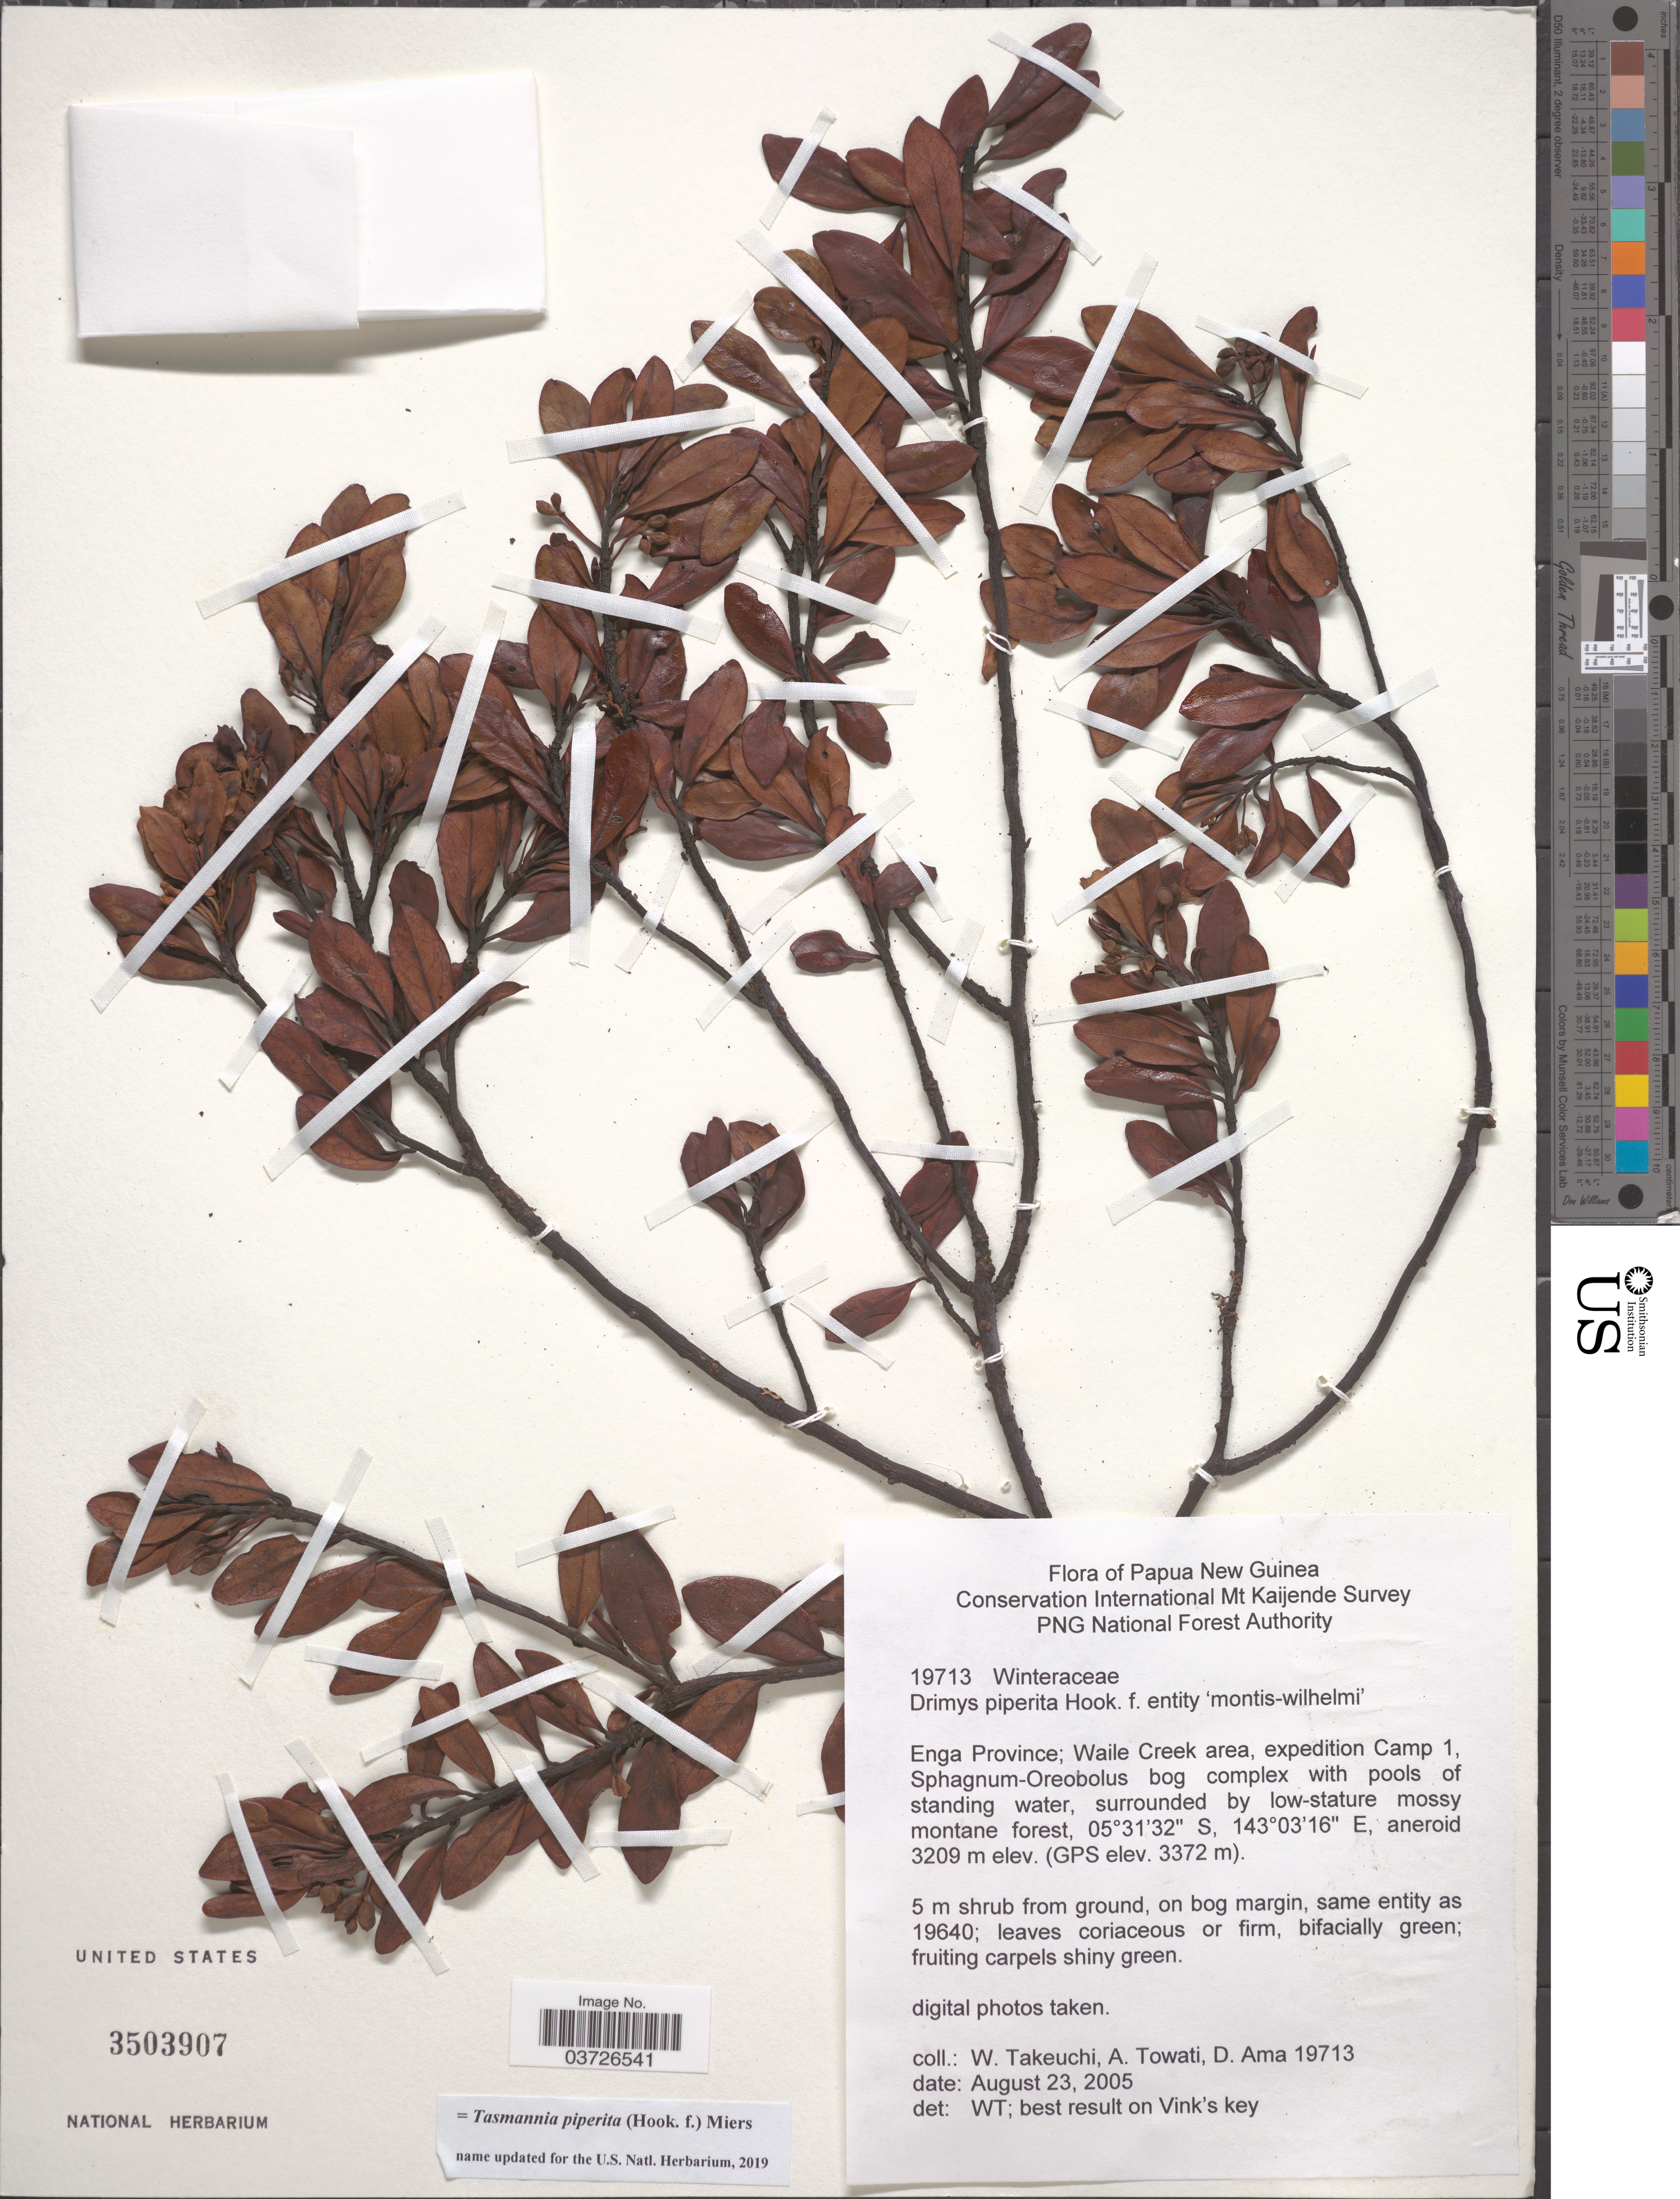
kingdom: Plantae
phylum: Tracheophyta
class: Magnoliopsida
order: Canellales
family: Winteraceae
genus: Tasmannia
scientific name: Tasmannia piperita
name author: (Hook. f.) Miers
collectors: W. Takeuchi, A. Towati & D. Ama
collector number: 19713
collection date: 2005-08-23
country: Papua New Guinea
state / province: Enga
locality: Waile Creek area, expedition Camp 1.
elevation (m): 3209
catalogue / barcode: US 3503907